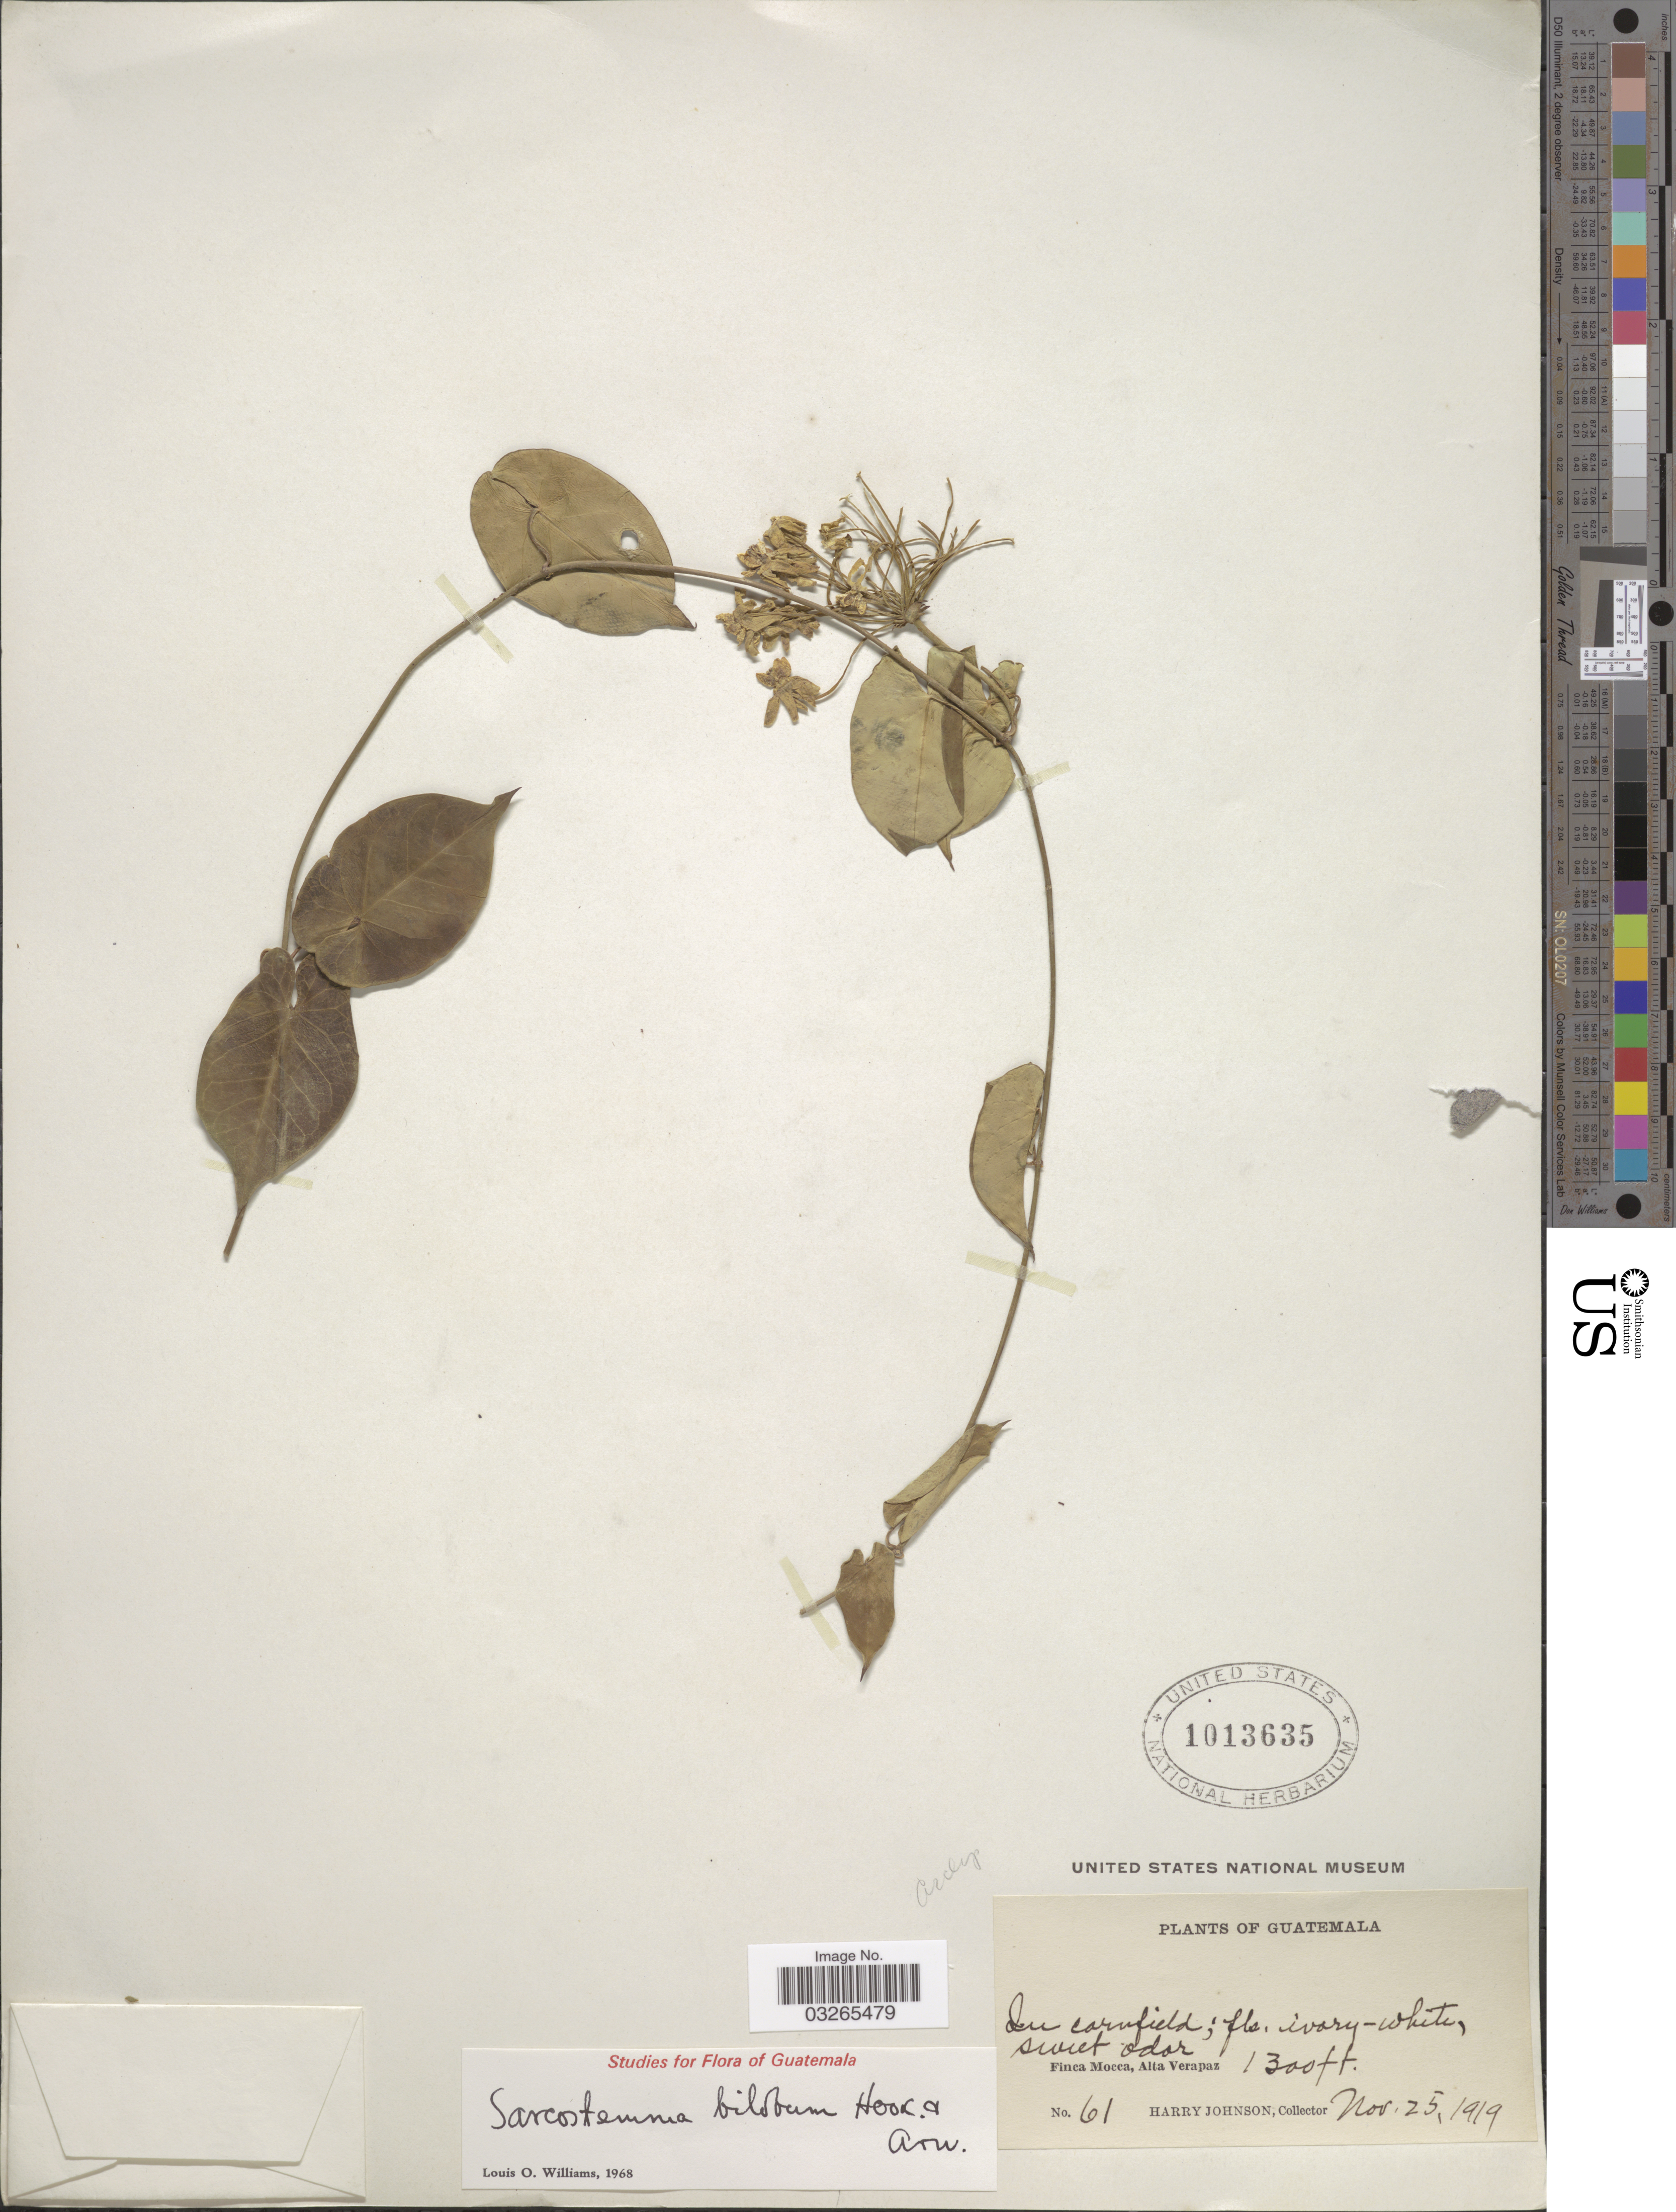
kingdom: Plantae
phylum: Tracheophyta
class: Magnoliopsida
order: Gentianales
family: Apocynaceae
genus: Sarcostemma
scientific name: Sarcostemma bilobum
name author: Hook. & Arn.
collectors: H. Johnson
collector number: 61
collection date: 1919-11-25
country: Guatemala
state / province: Alta Verapaz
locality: Finca Mocca.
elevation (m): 396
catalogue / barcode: US 1013635